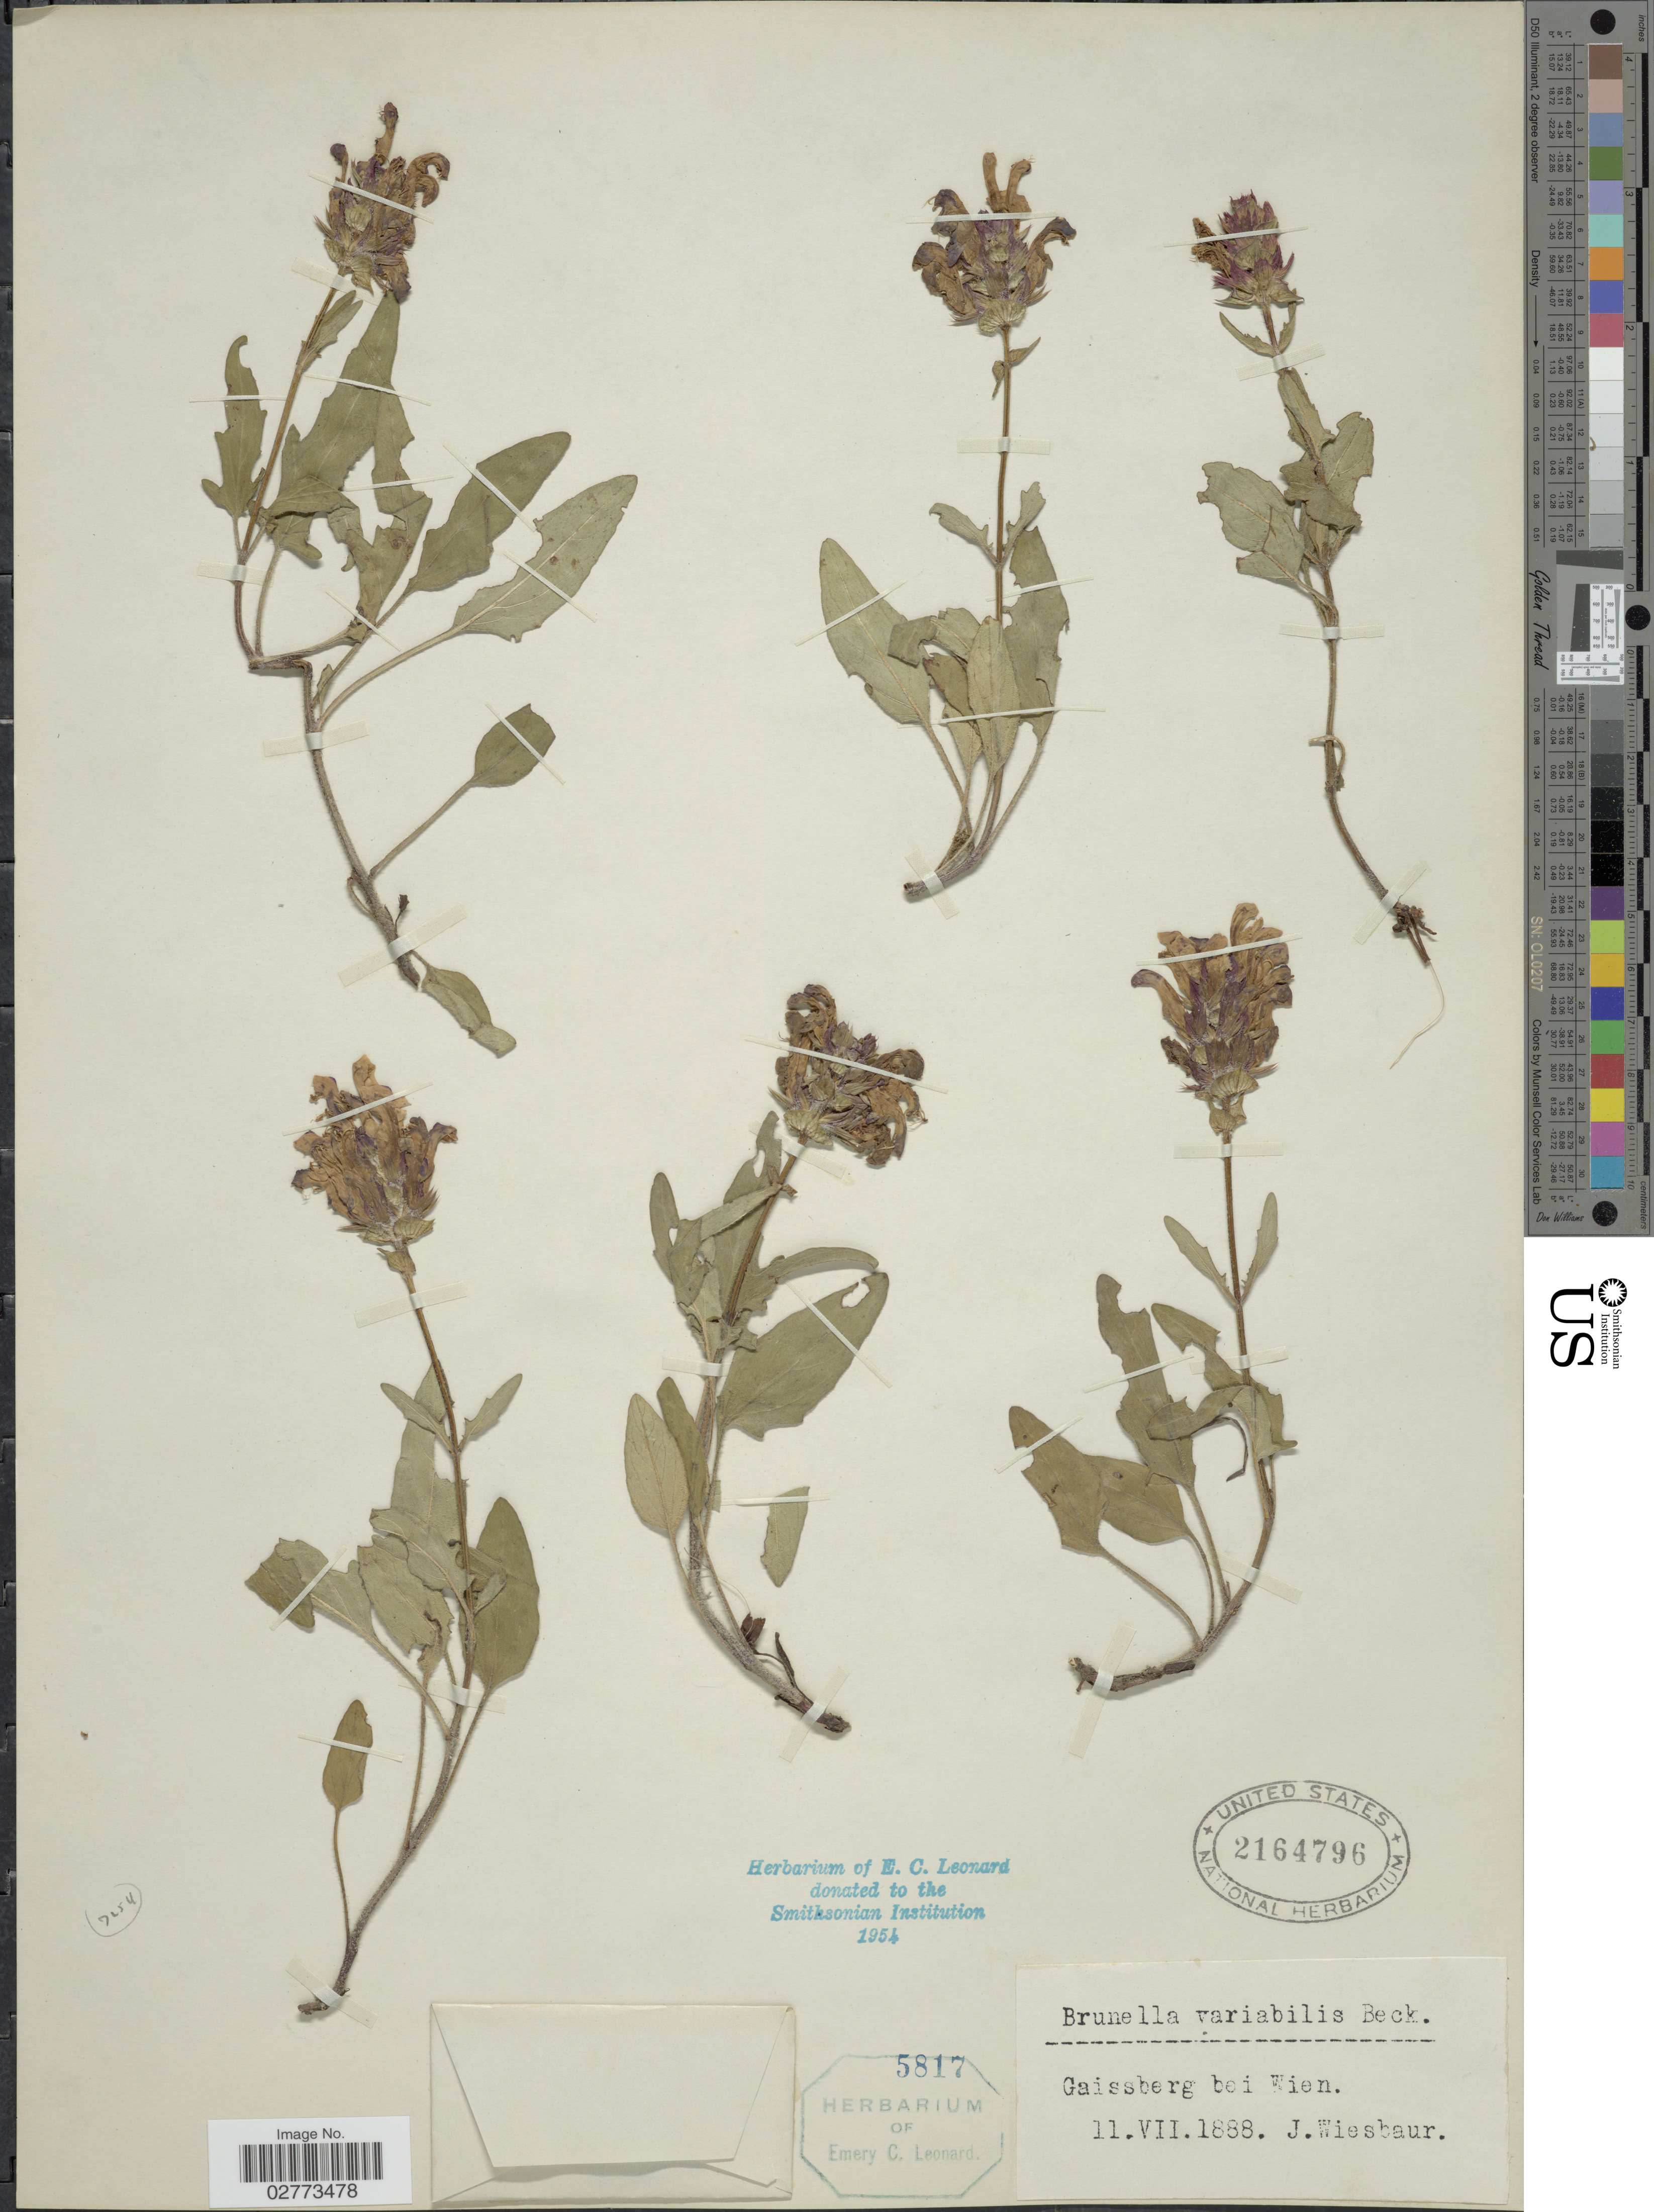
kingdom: Plantae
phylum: Tracheophyta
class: Magnoliopsida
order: Lamiales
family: Lamiaceae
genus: Prunella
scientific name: Prunella x variabilis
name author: Beck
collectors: J. Wiesbaur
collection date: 1888-07-11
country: Austria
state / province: Wien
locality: Gaissberg bei Wien.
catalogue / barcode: US 2164796